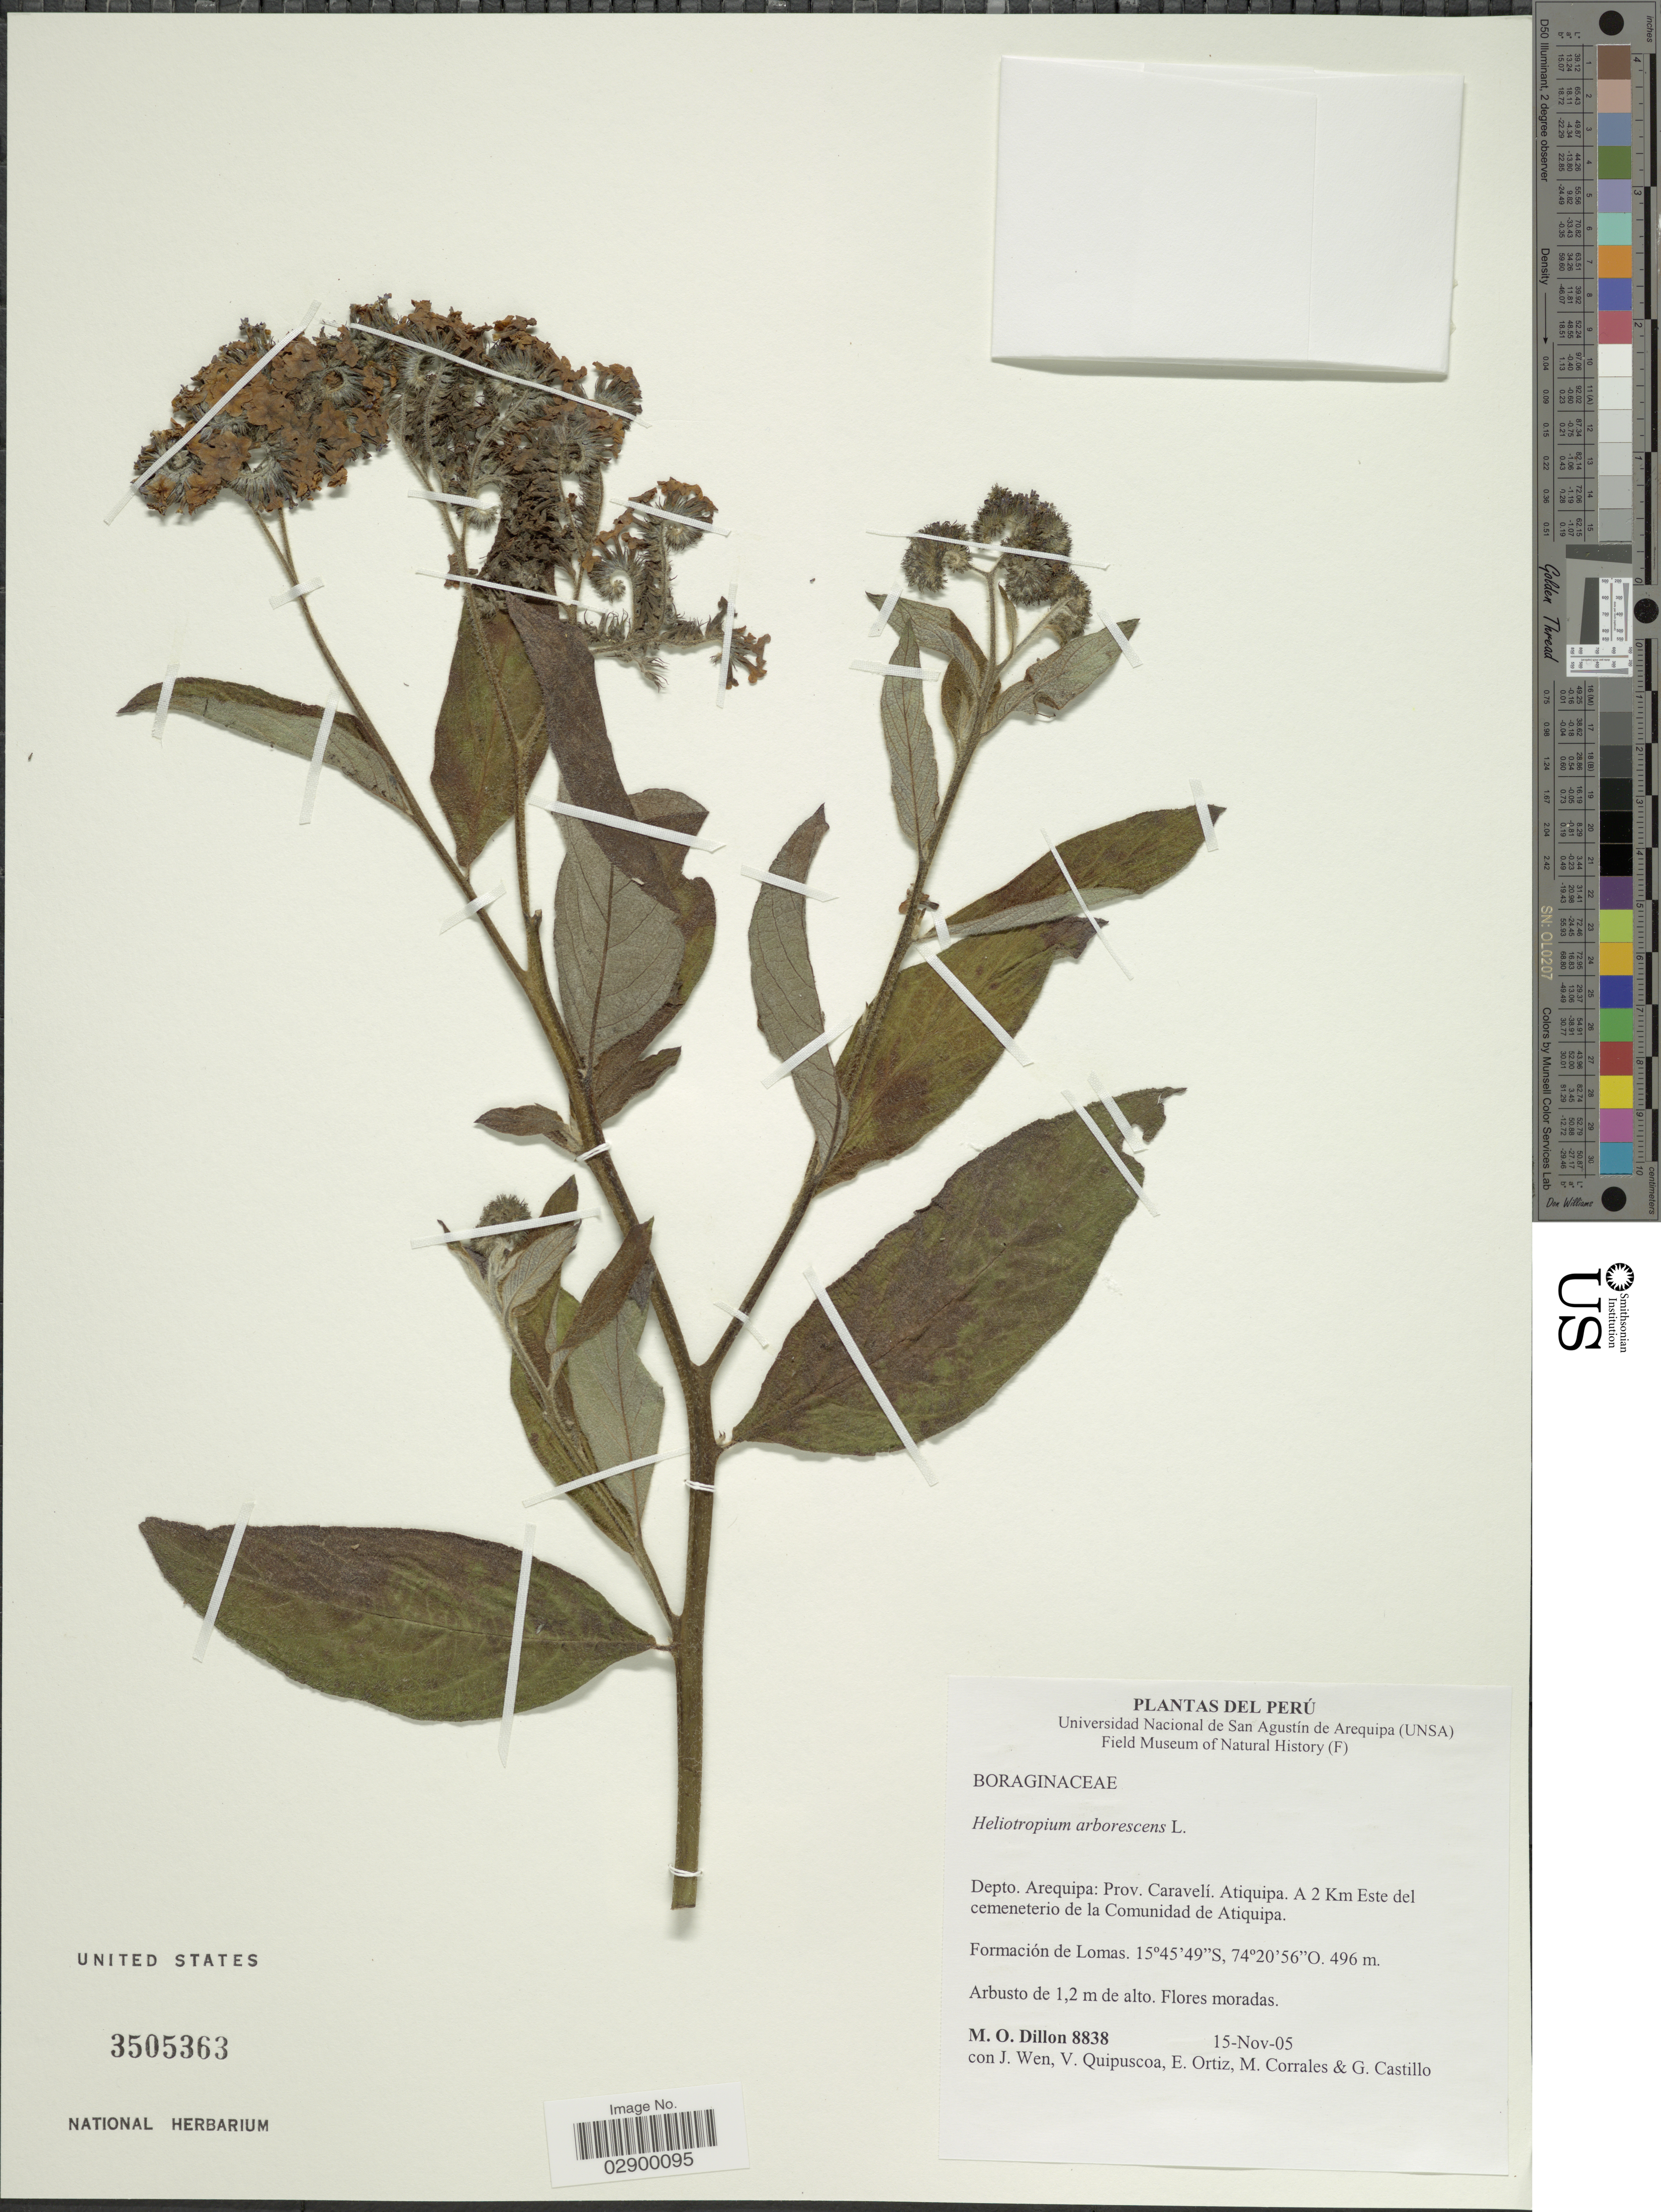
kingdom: Plantae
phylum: Tracheophyta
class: Magnoliopsida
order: Boraginales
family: Heliotropiaceae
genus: Heliotropium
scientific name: Heliotropium arborescens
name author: L.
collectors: M. O. Dillon, J. Wen, V. Quipuscoa, E. Ortiz & et al.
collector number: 8838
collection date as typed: Transcribed d/m/y: 15/11/5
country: Peru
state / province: Arequipa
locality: Depto. Arequipa: Prov. Caravelí. Atiquipa. A 2 Km Este del cemeneterio de la Comunidad de Atiquipa.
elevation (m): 496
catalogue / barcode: US 3505363